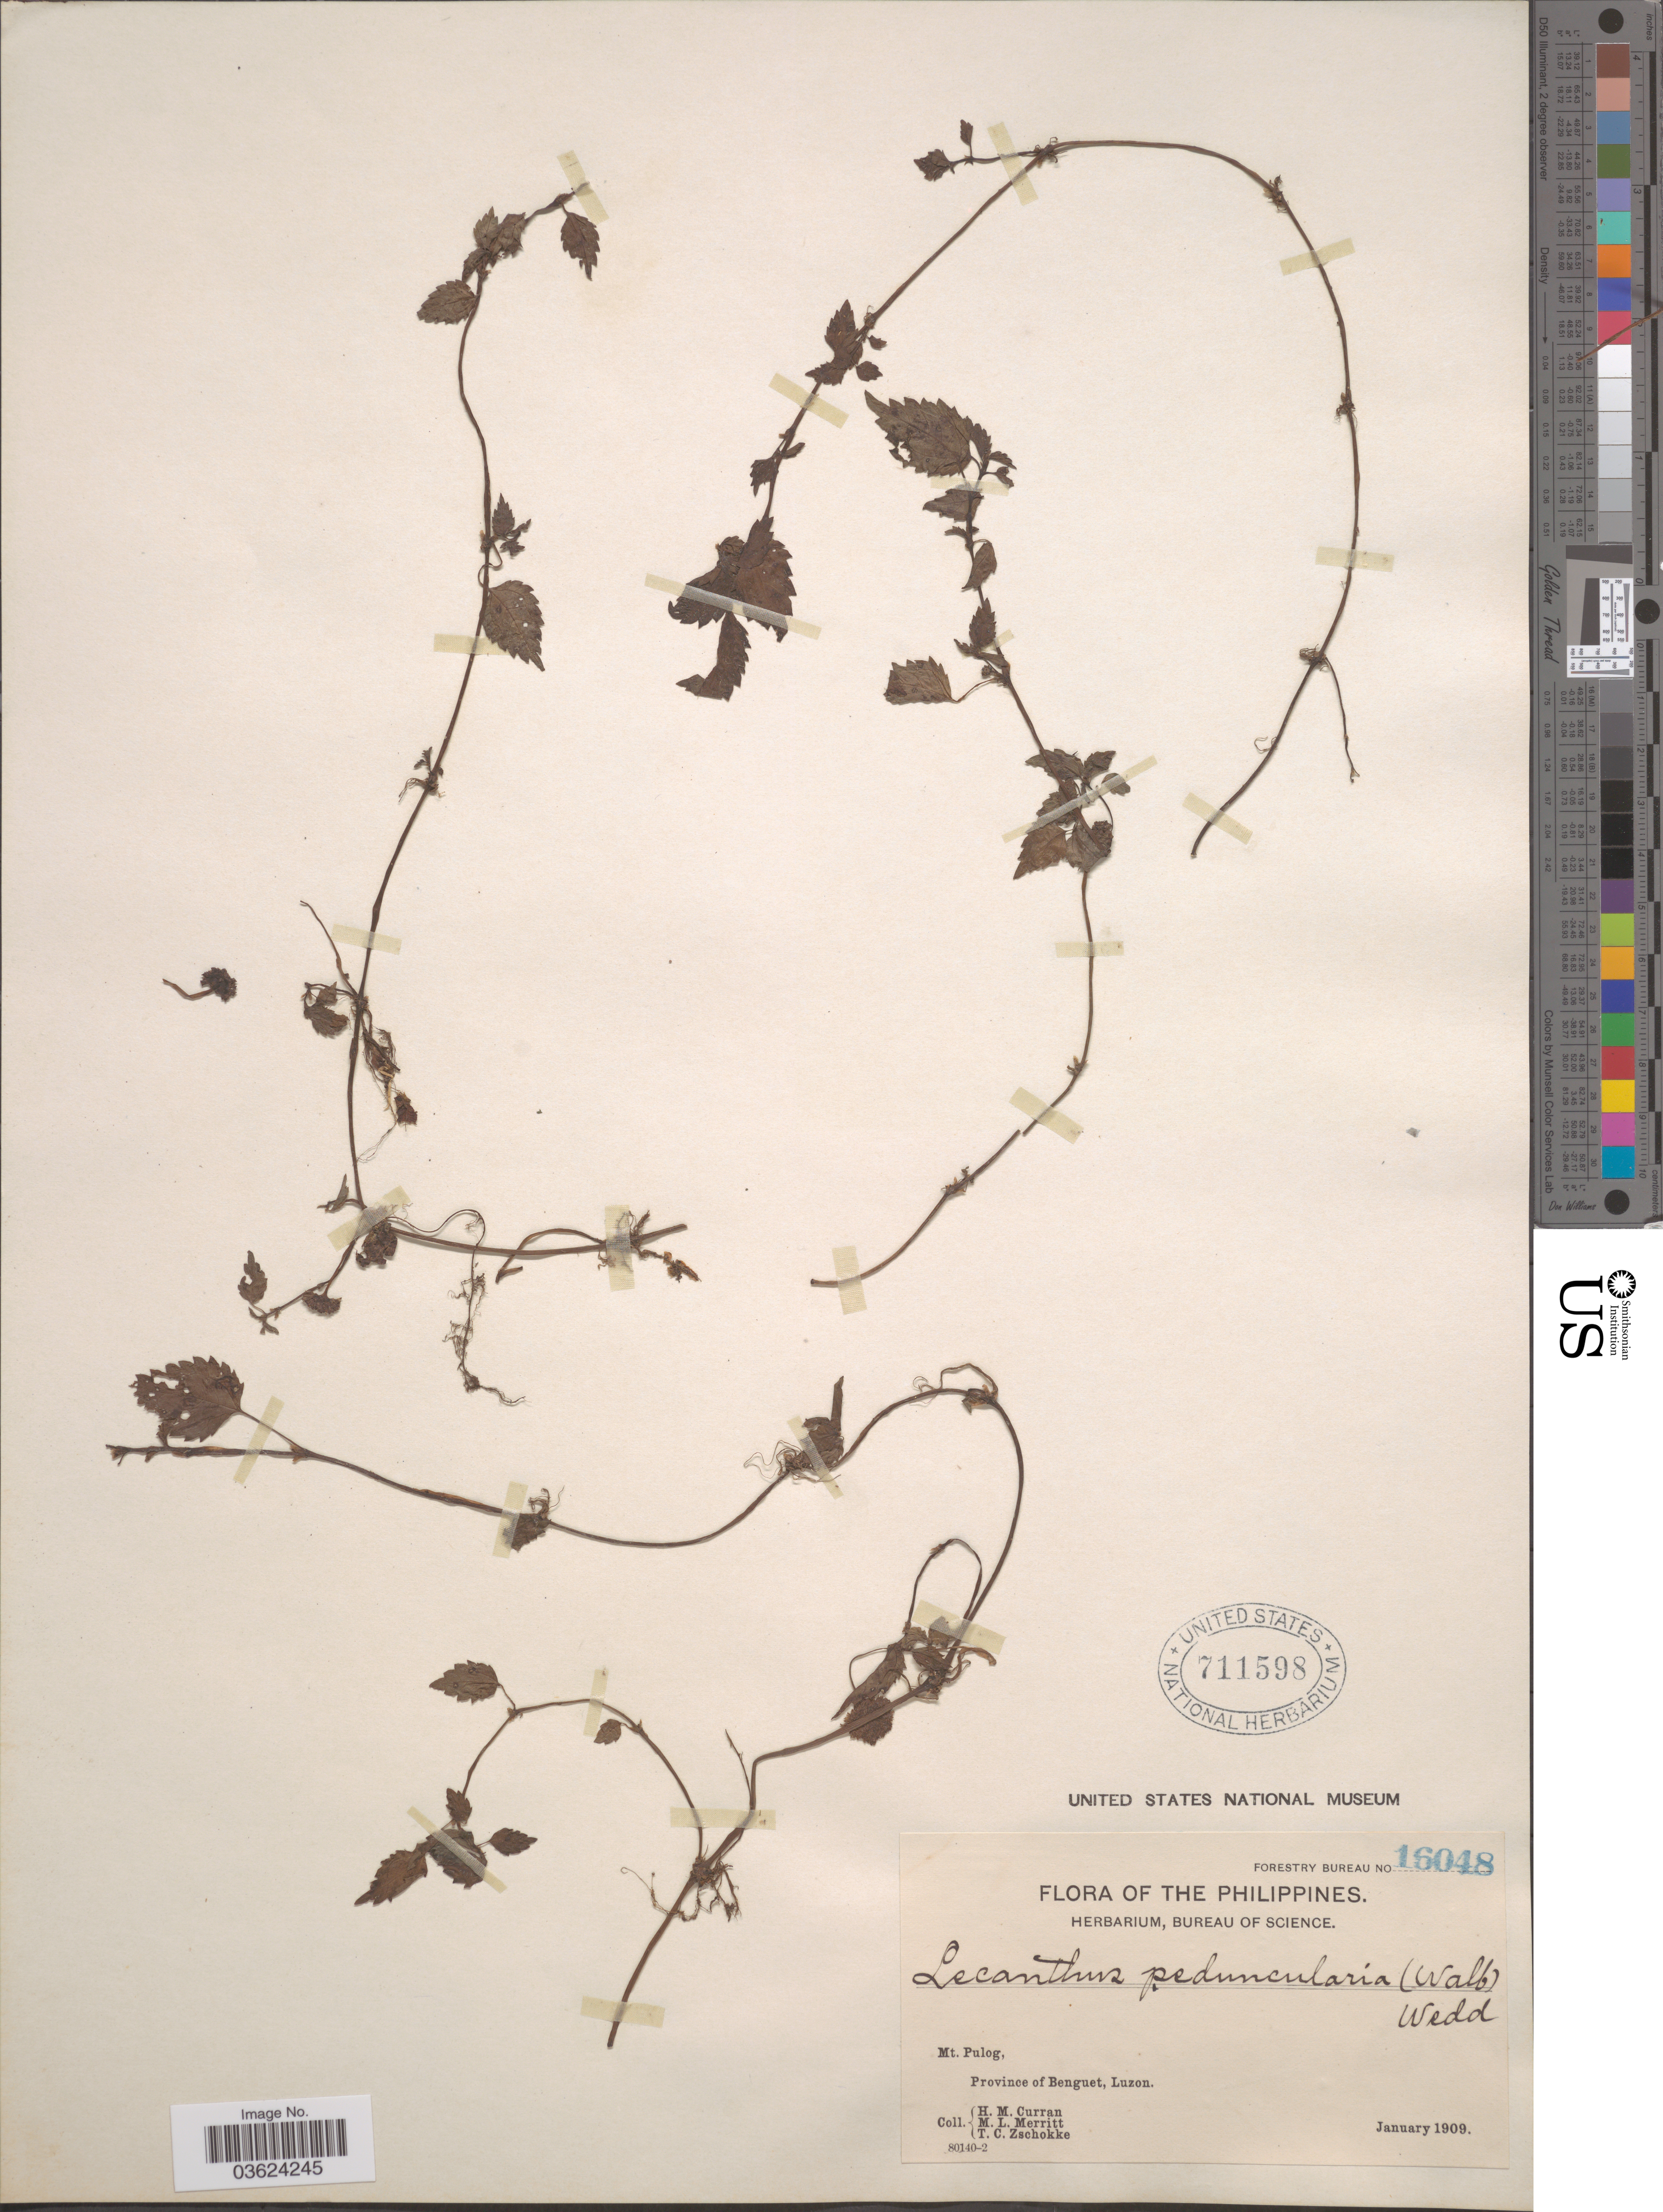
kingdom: Plantae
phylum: Tracheophyta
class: Magnoliopsida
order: Rosales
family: Urticaceae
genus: Lecanthus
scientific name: Lecanthus peduncularis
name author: (Wall. ex Royle) Wedd.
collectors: H. M. Curran, M. L. Merritt & T. C. Zschokke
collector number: Forestry Bureau 16048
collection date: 1909-01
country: Philippines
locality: Mt. Pulog, Province of Benguet, Luzon.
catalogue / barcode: US 711598